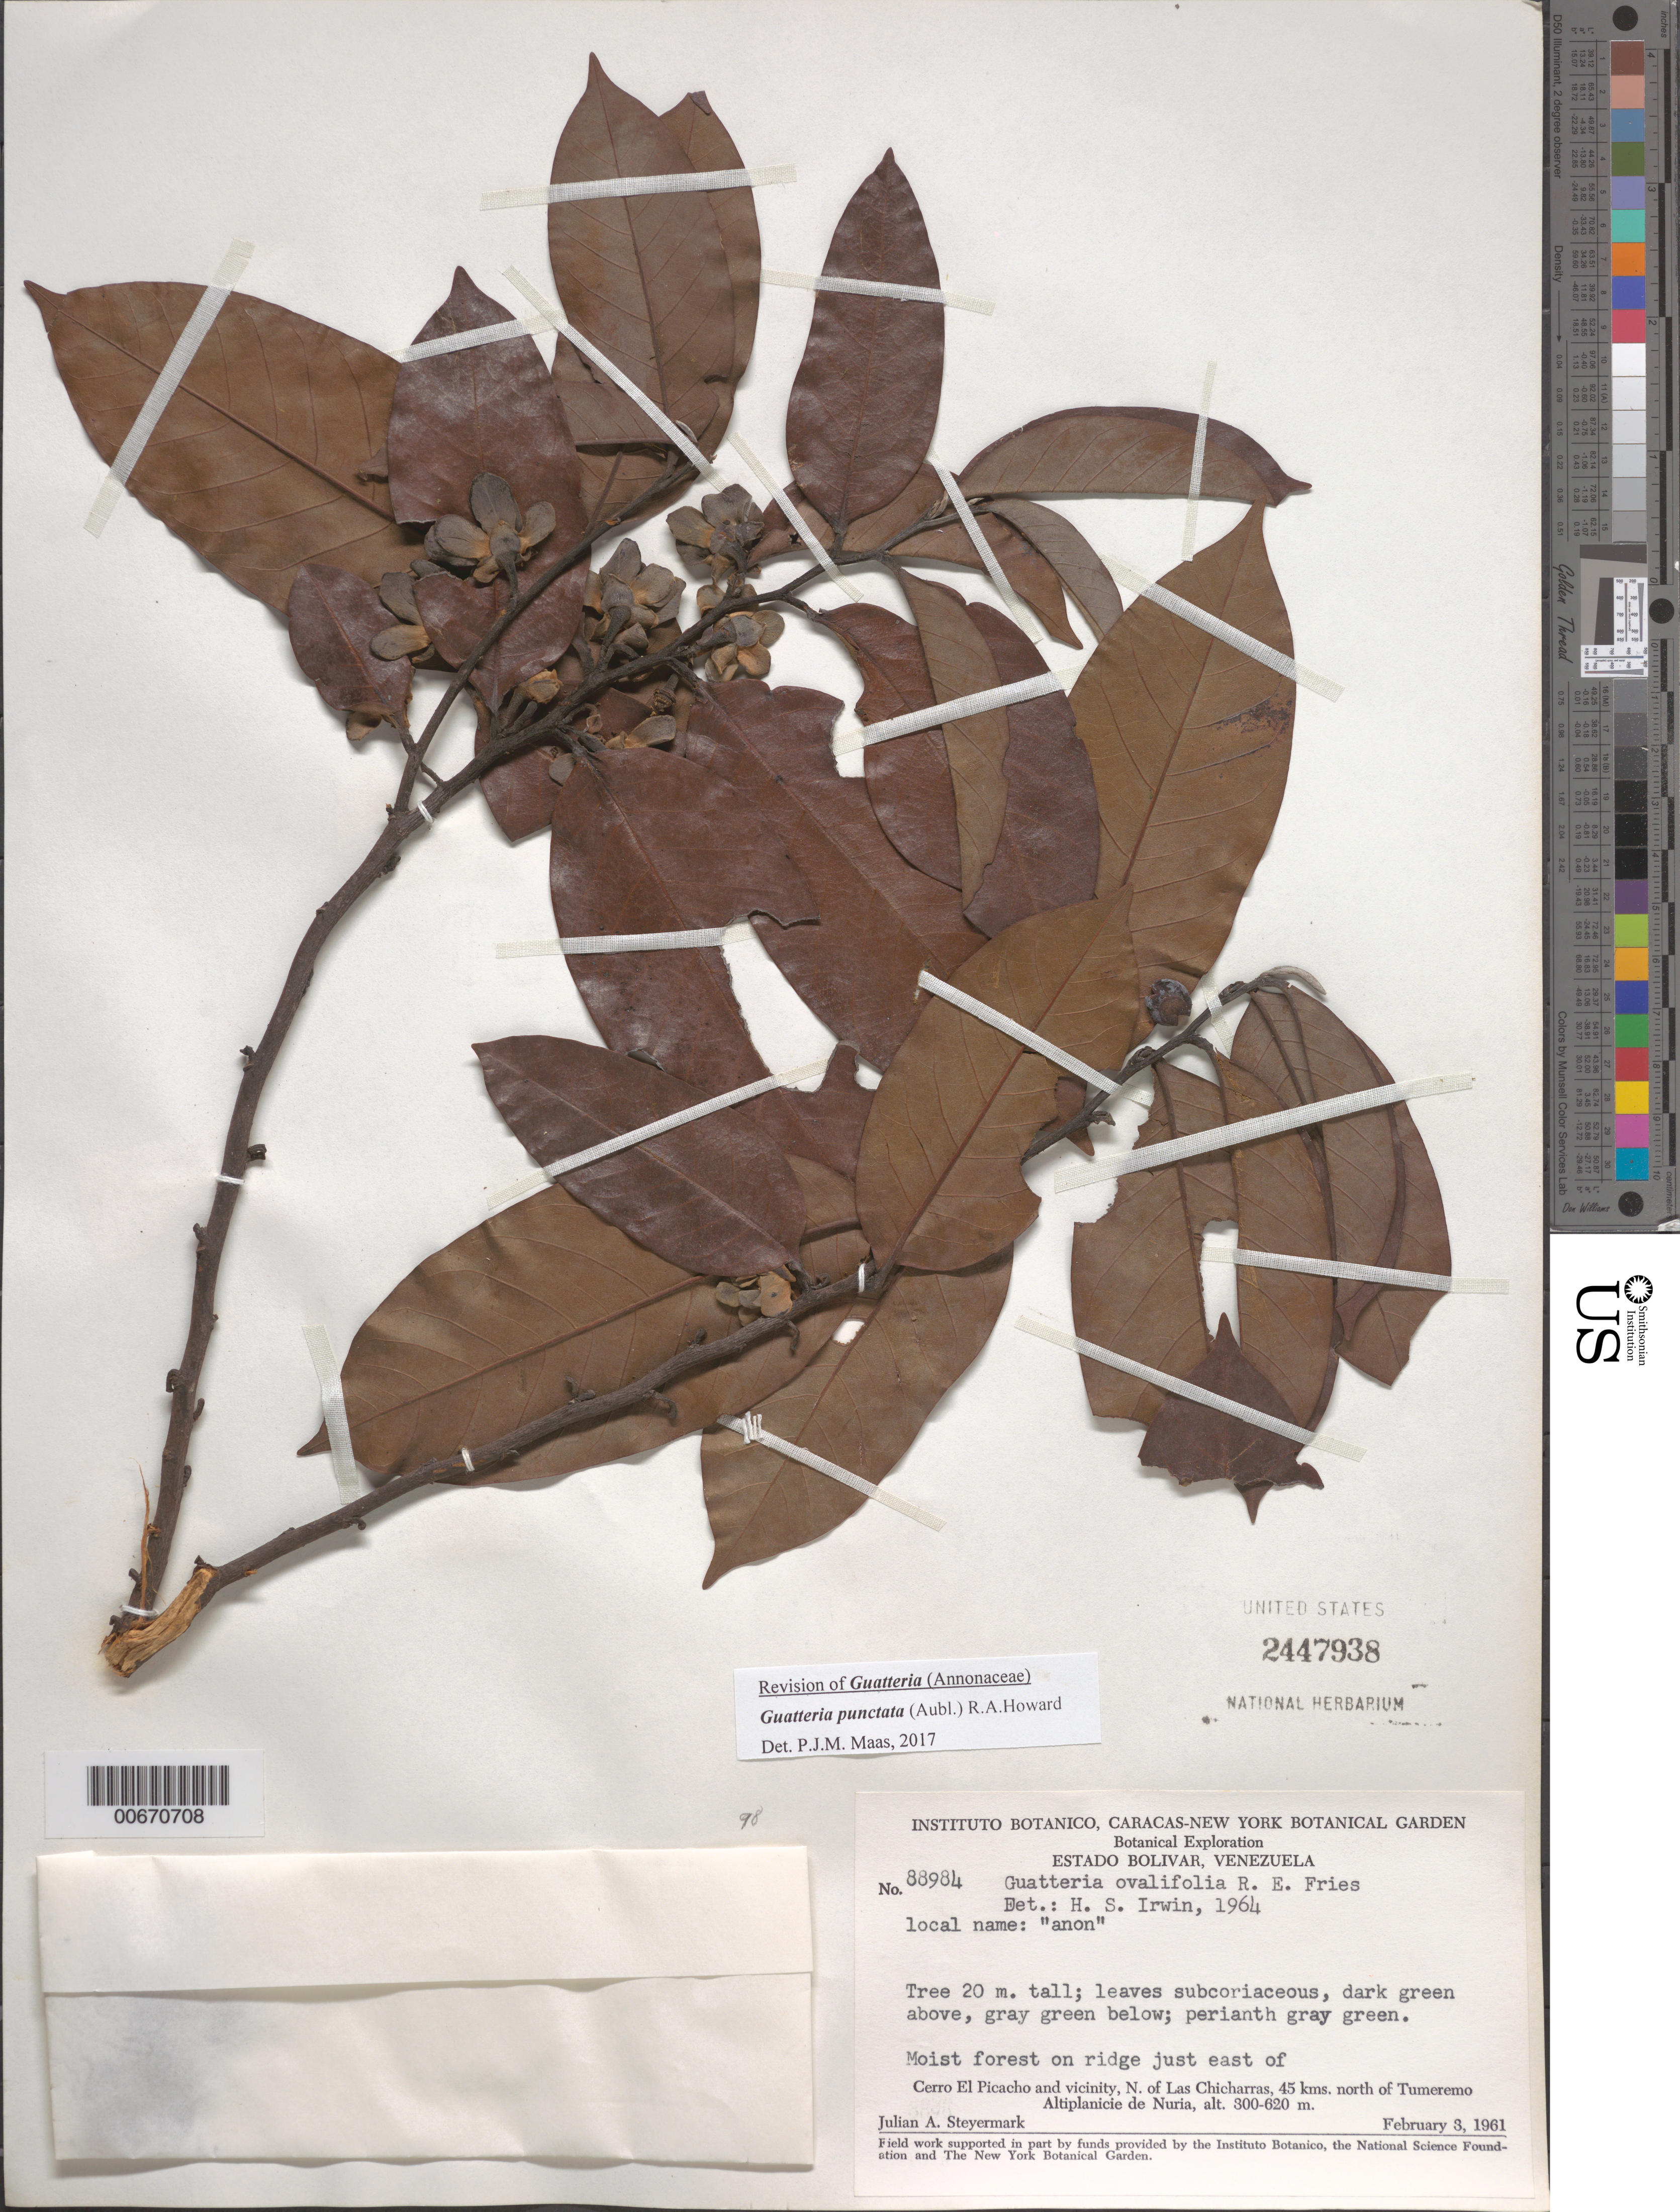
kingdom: Plantae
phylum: Tracheophyta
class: Magnoliopsida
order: Magnoliales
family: Annonaceae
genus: Guatteria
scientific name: Guatteria punctata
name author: (Aubl.) R.A. Howard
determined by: Maas, Paul J.; Maas, H.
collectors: J. Steyermark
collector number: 88984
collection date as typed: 3-Feb-61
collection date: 1961-02-03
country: Venezuela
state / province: Bolívar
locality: Cerro El Picacho, N of Las Chicharras, 45 km N of Tumeremo, Altiplanicie de Nuria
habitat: Moist forest on ridge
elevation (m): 300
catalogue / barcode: US 2447938